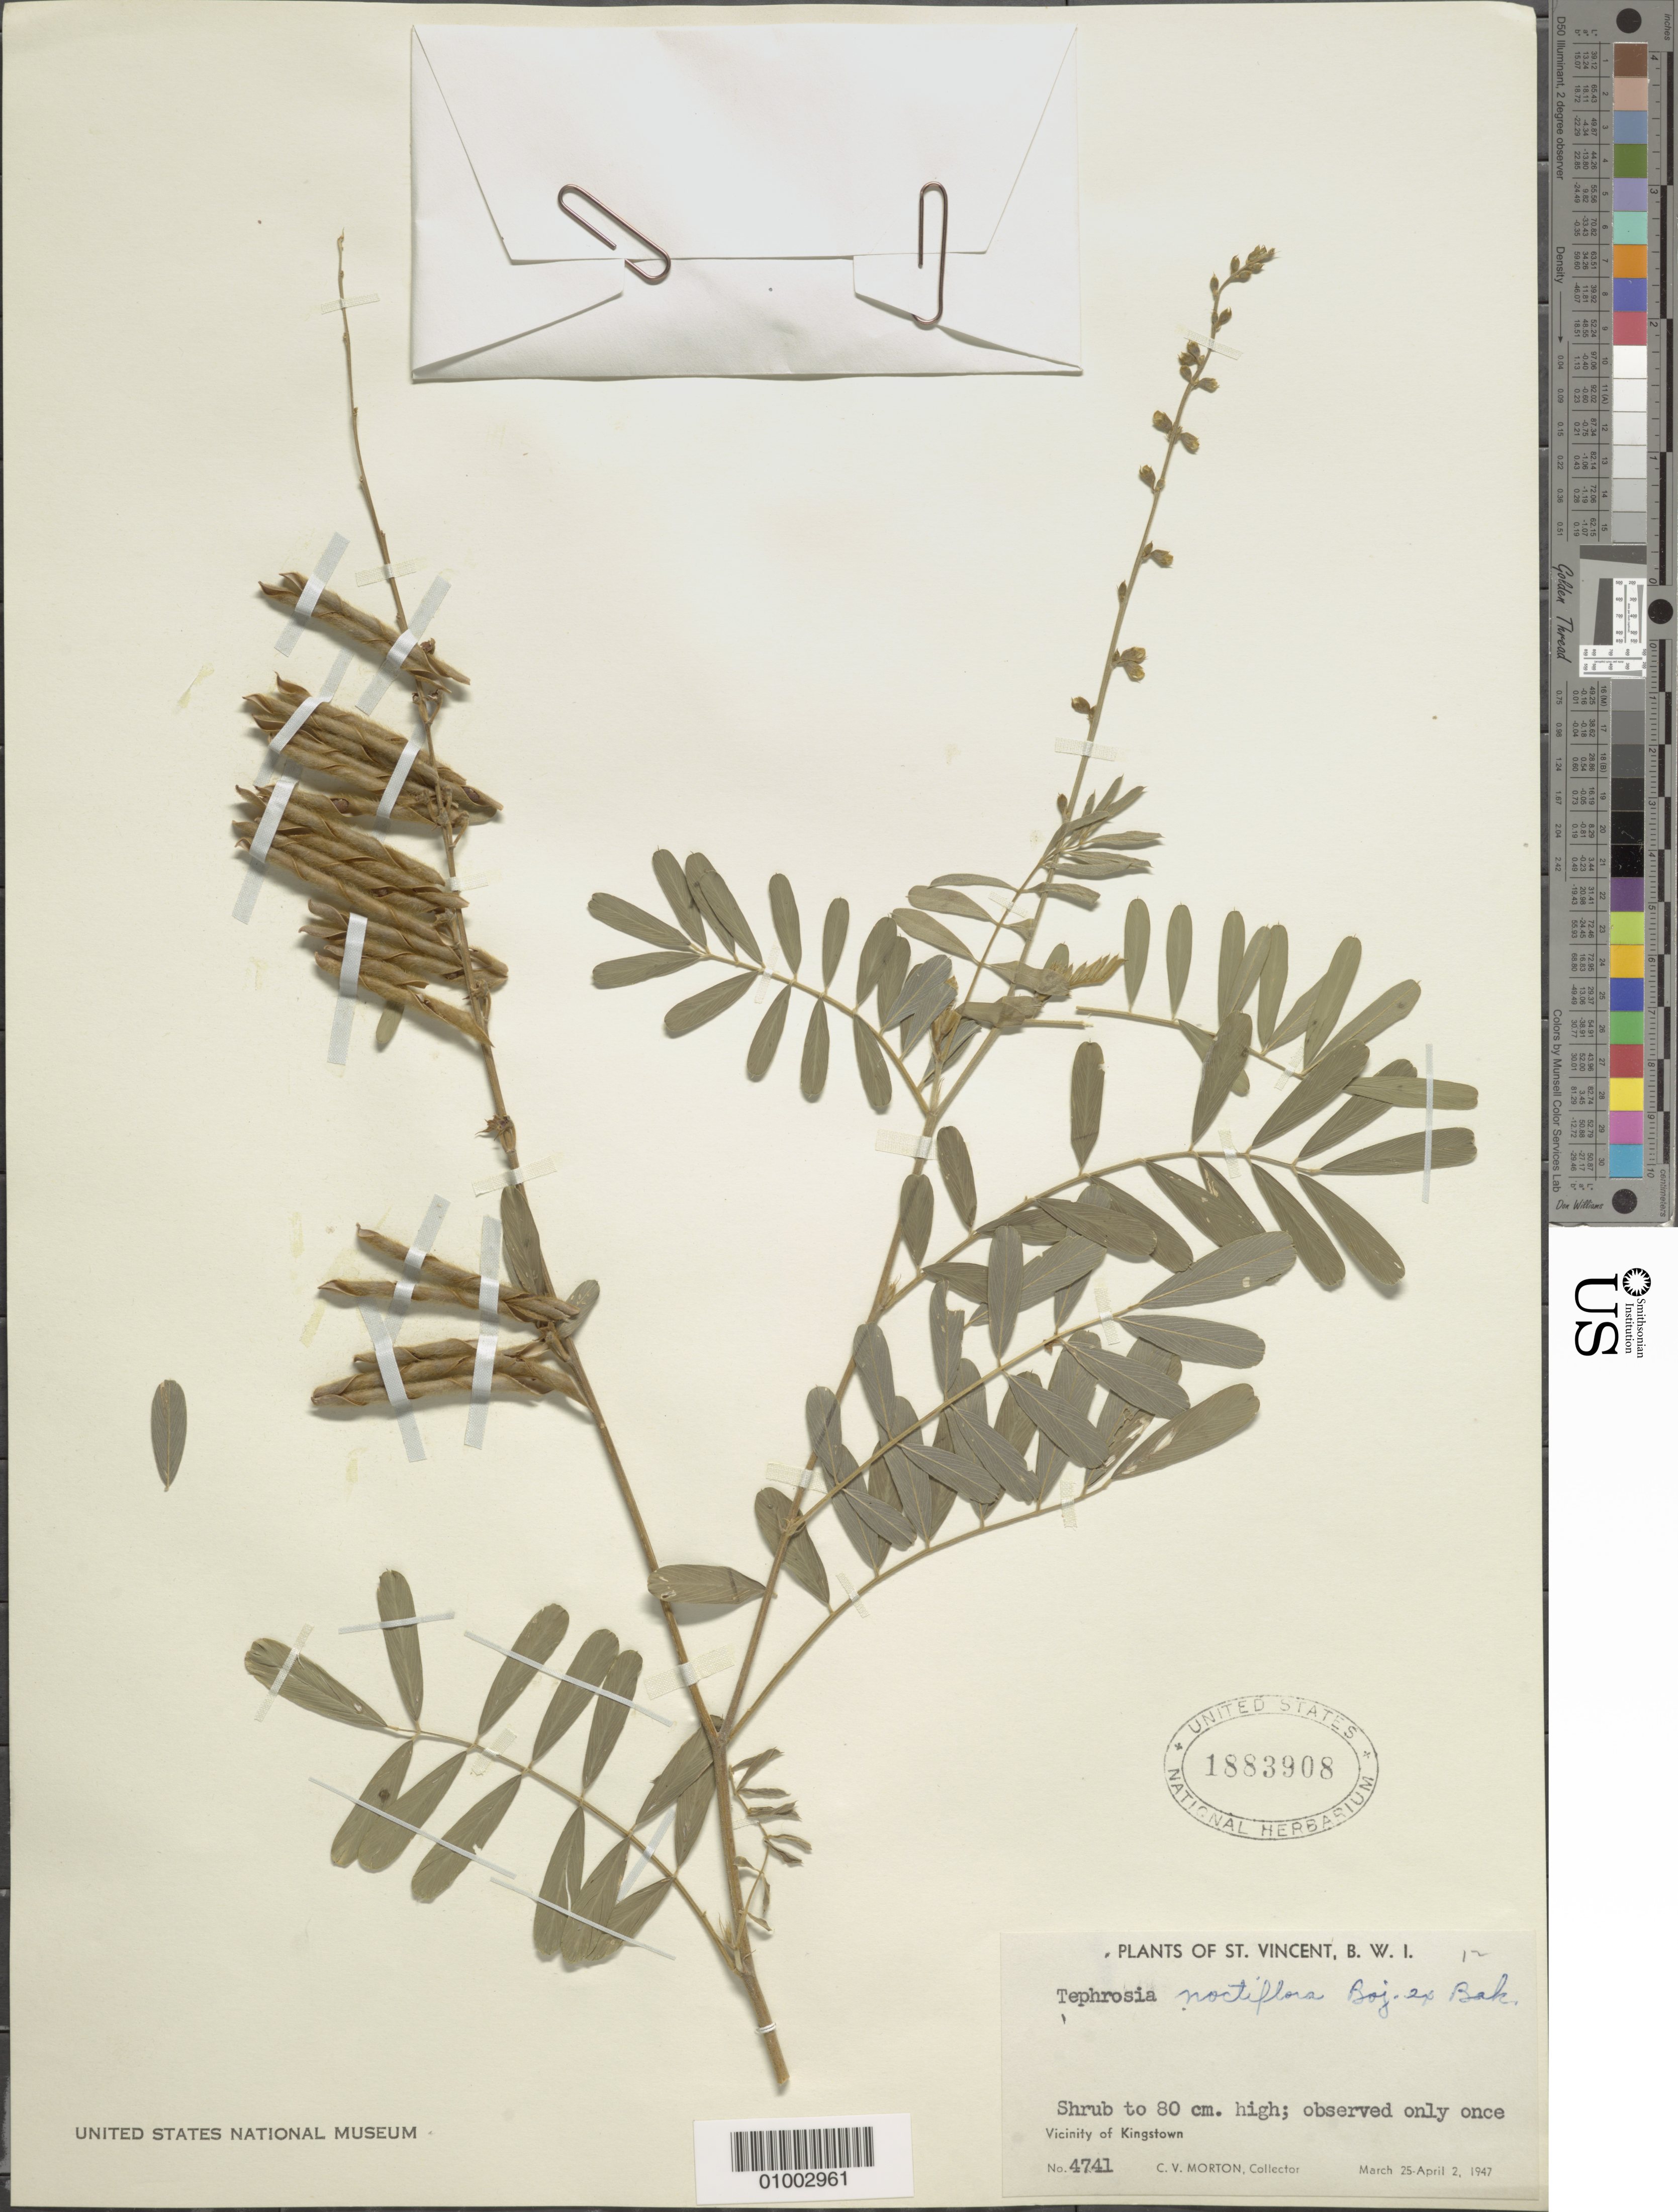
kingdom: Plantae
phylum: Tracheophyta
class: Magnoliopsida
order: Fabales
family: Fabaceae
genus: Tephrosia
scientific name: Tephrosia noctiflora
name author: Bojer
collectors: C. V. Morton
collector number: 4741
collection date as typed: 25 Mar 1947 to 02 Apr 1947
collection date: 1947-03-25/1947-04-02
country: St. Vincent - Grenadines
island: St. Vincent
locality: Vicinity of Kingstown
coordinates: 0 N, 0 E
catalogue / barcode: US 1883908